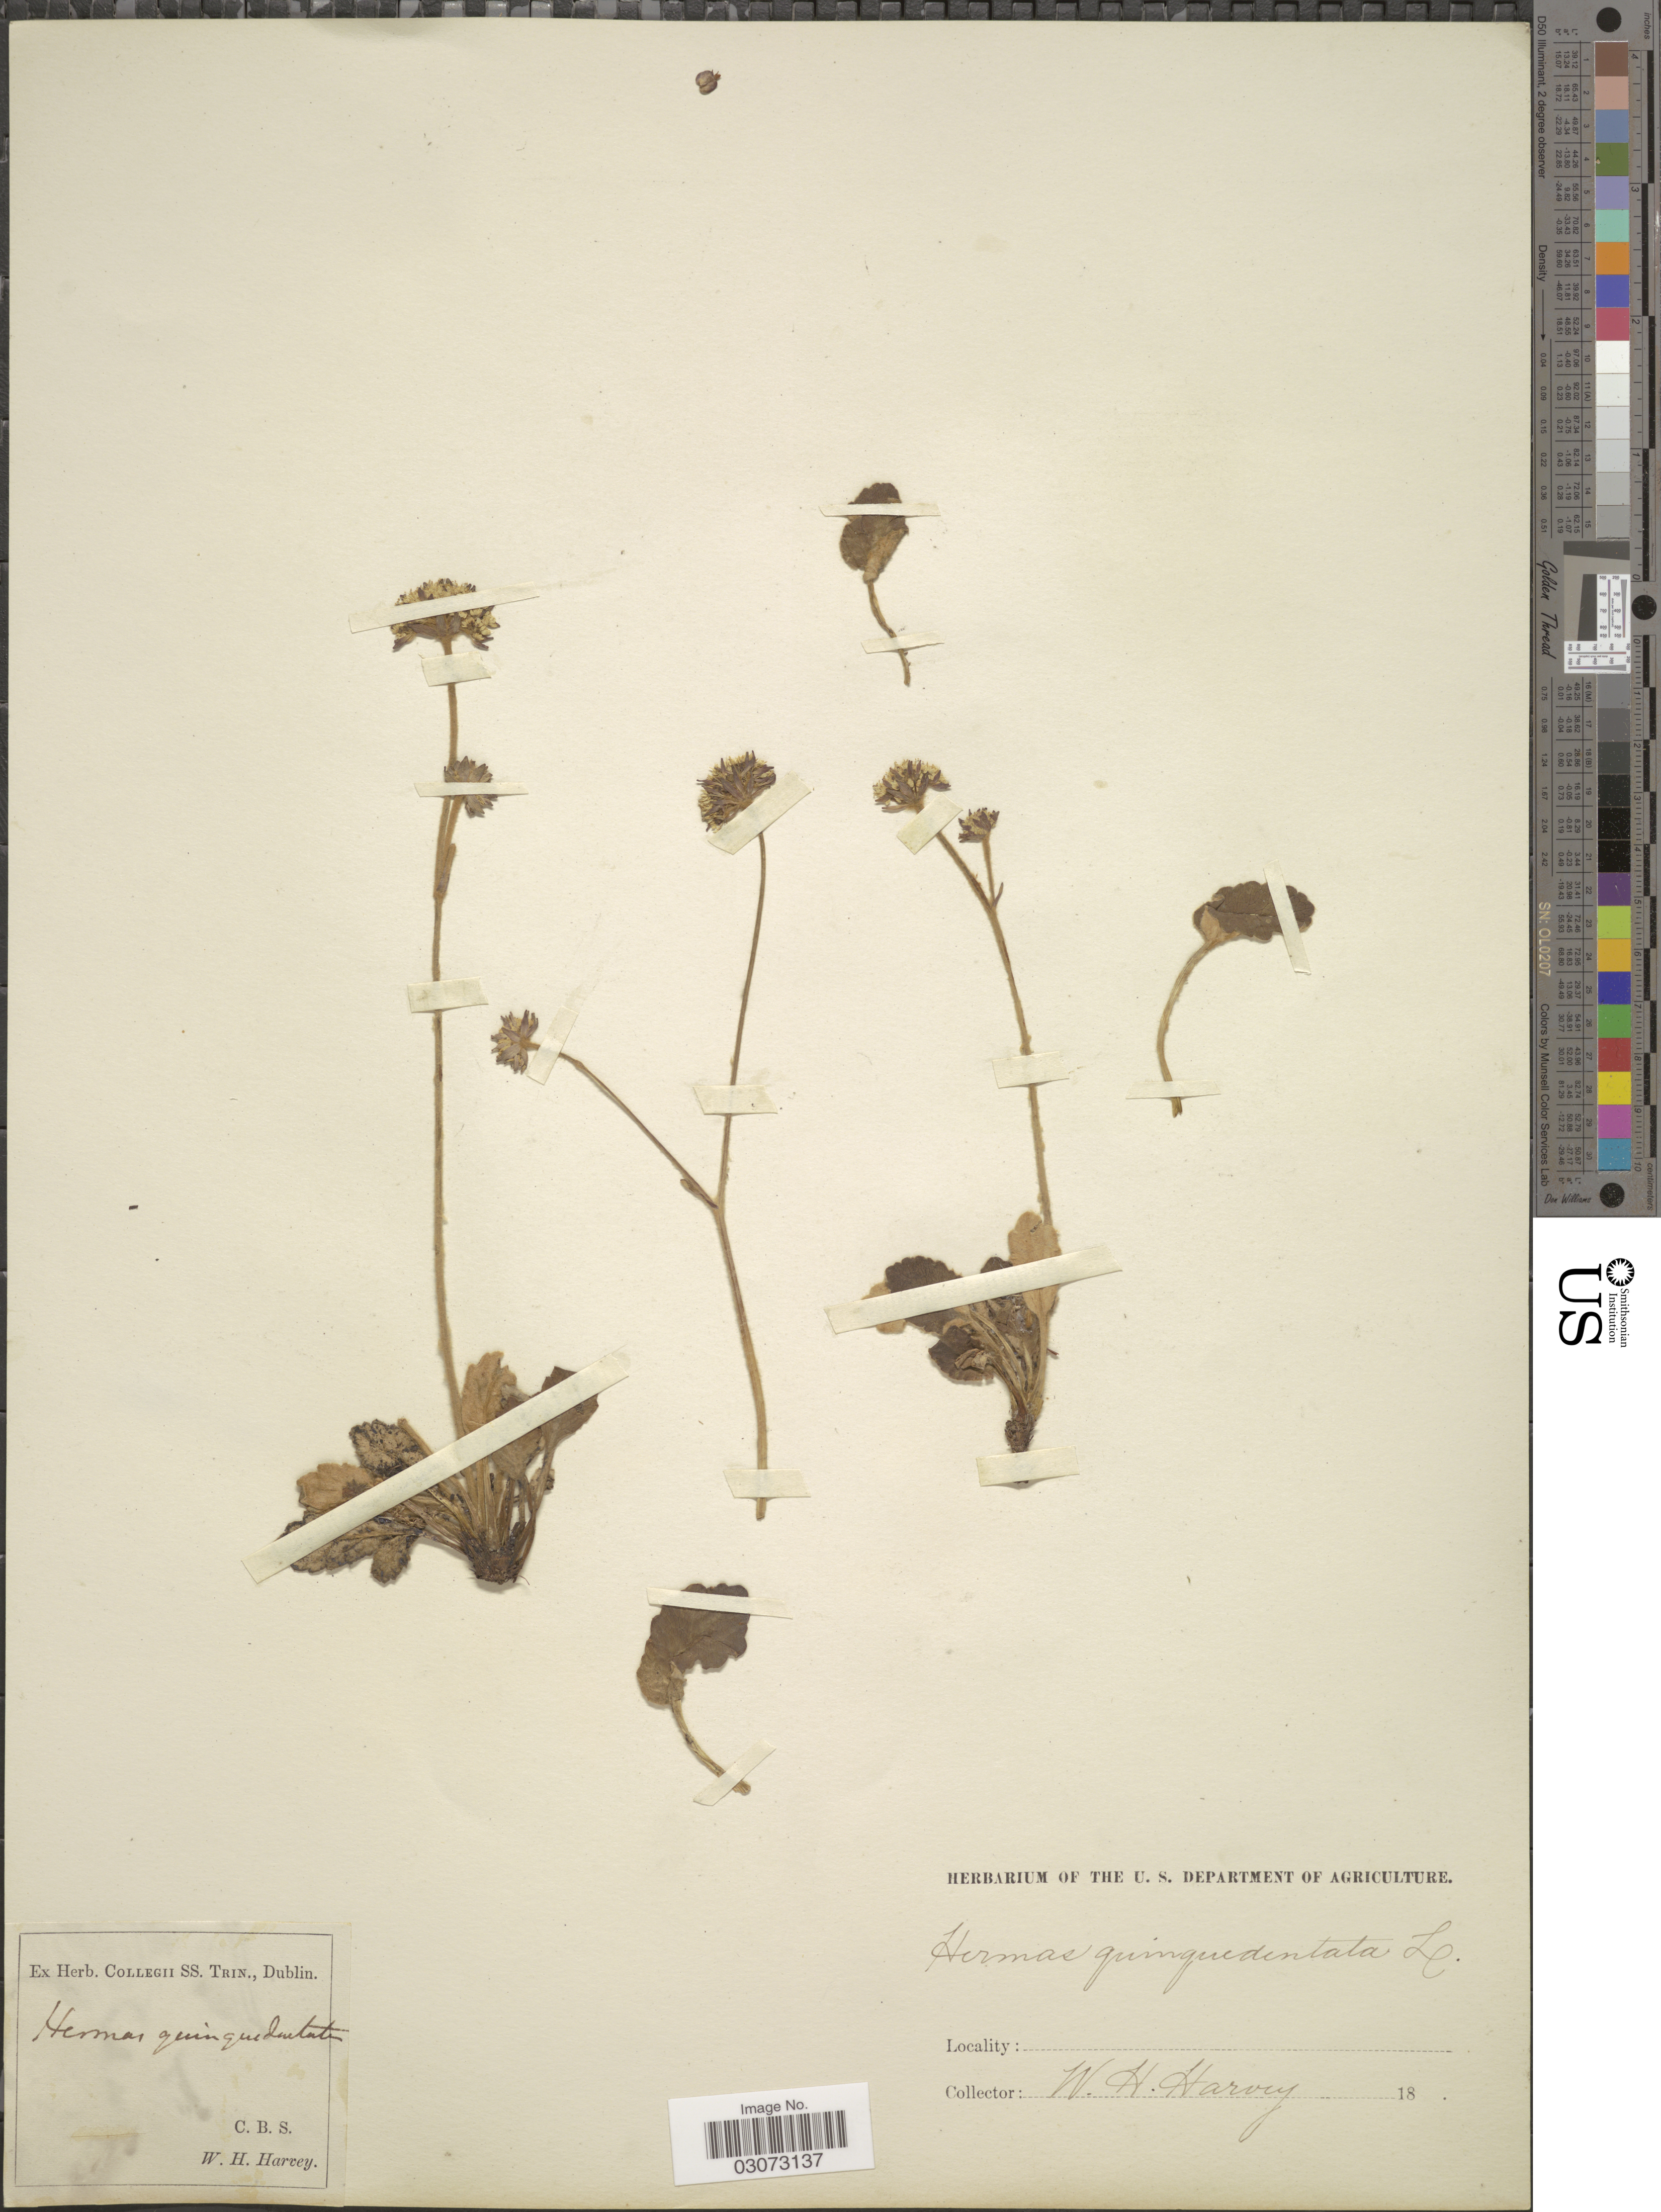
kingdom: Plantae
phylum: Tracheophyta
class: Magnoliopsida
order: Apiales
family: Apiaceae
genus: Hermas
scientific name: Hermas quinquedentata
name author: L. f.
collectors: W. Harvey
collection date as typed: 18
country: South Africa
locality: C. B. S.